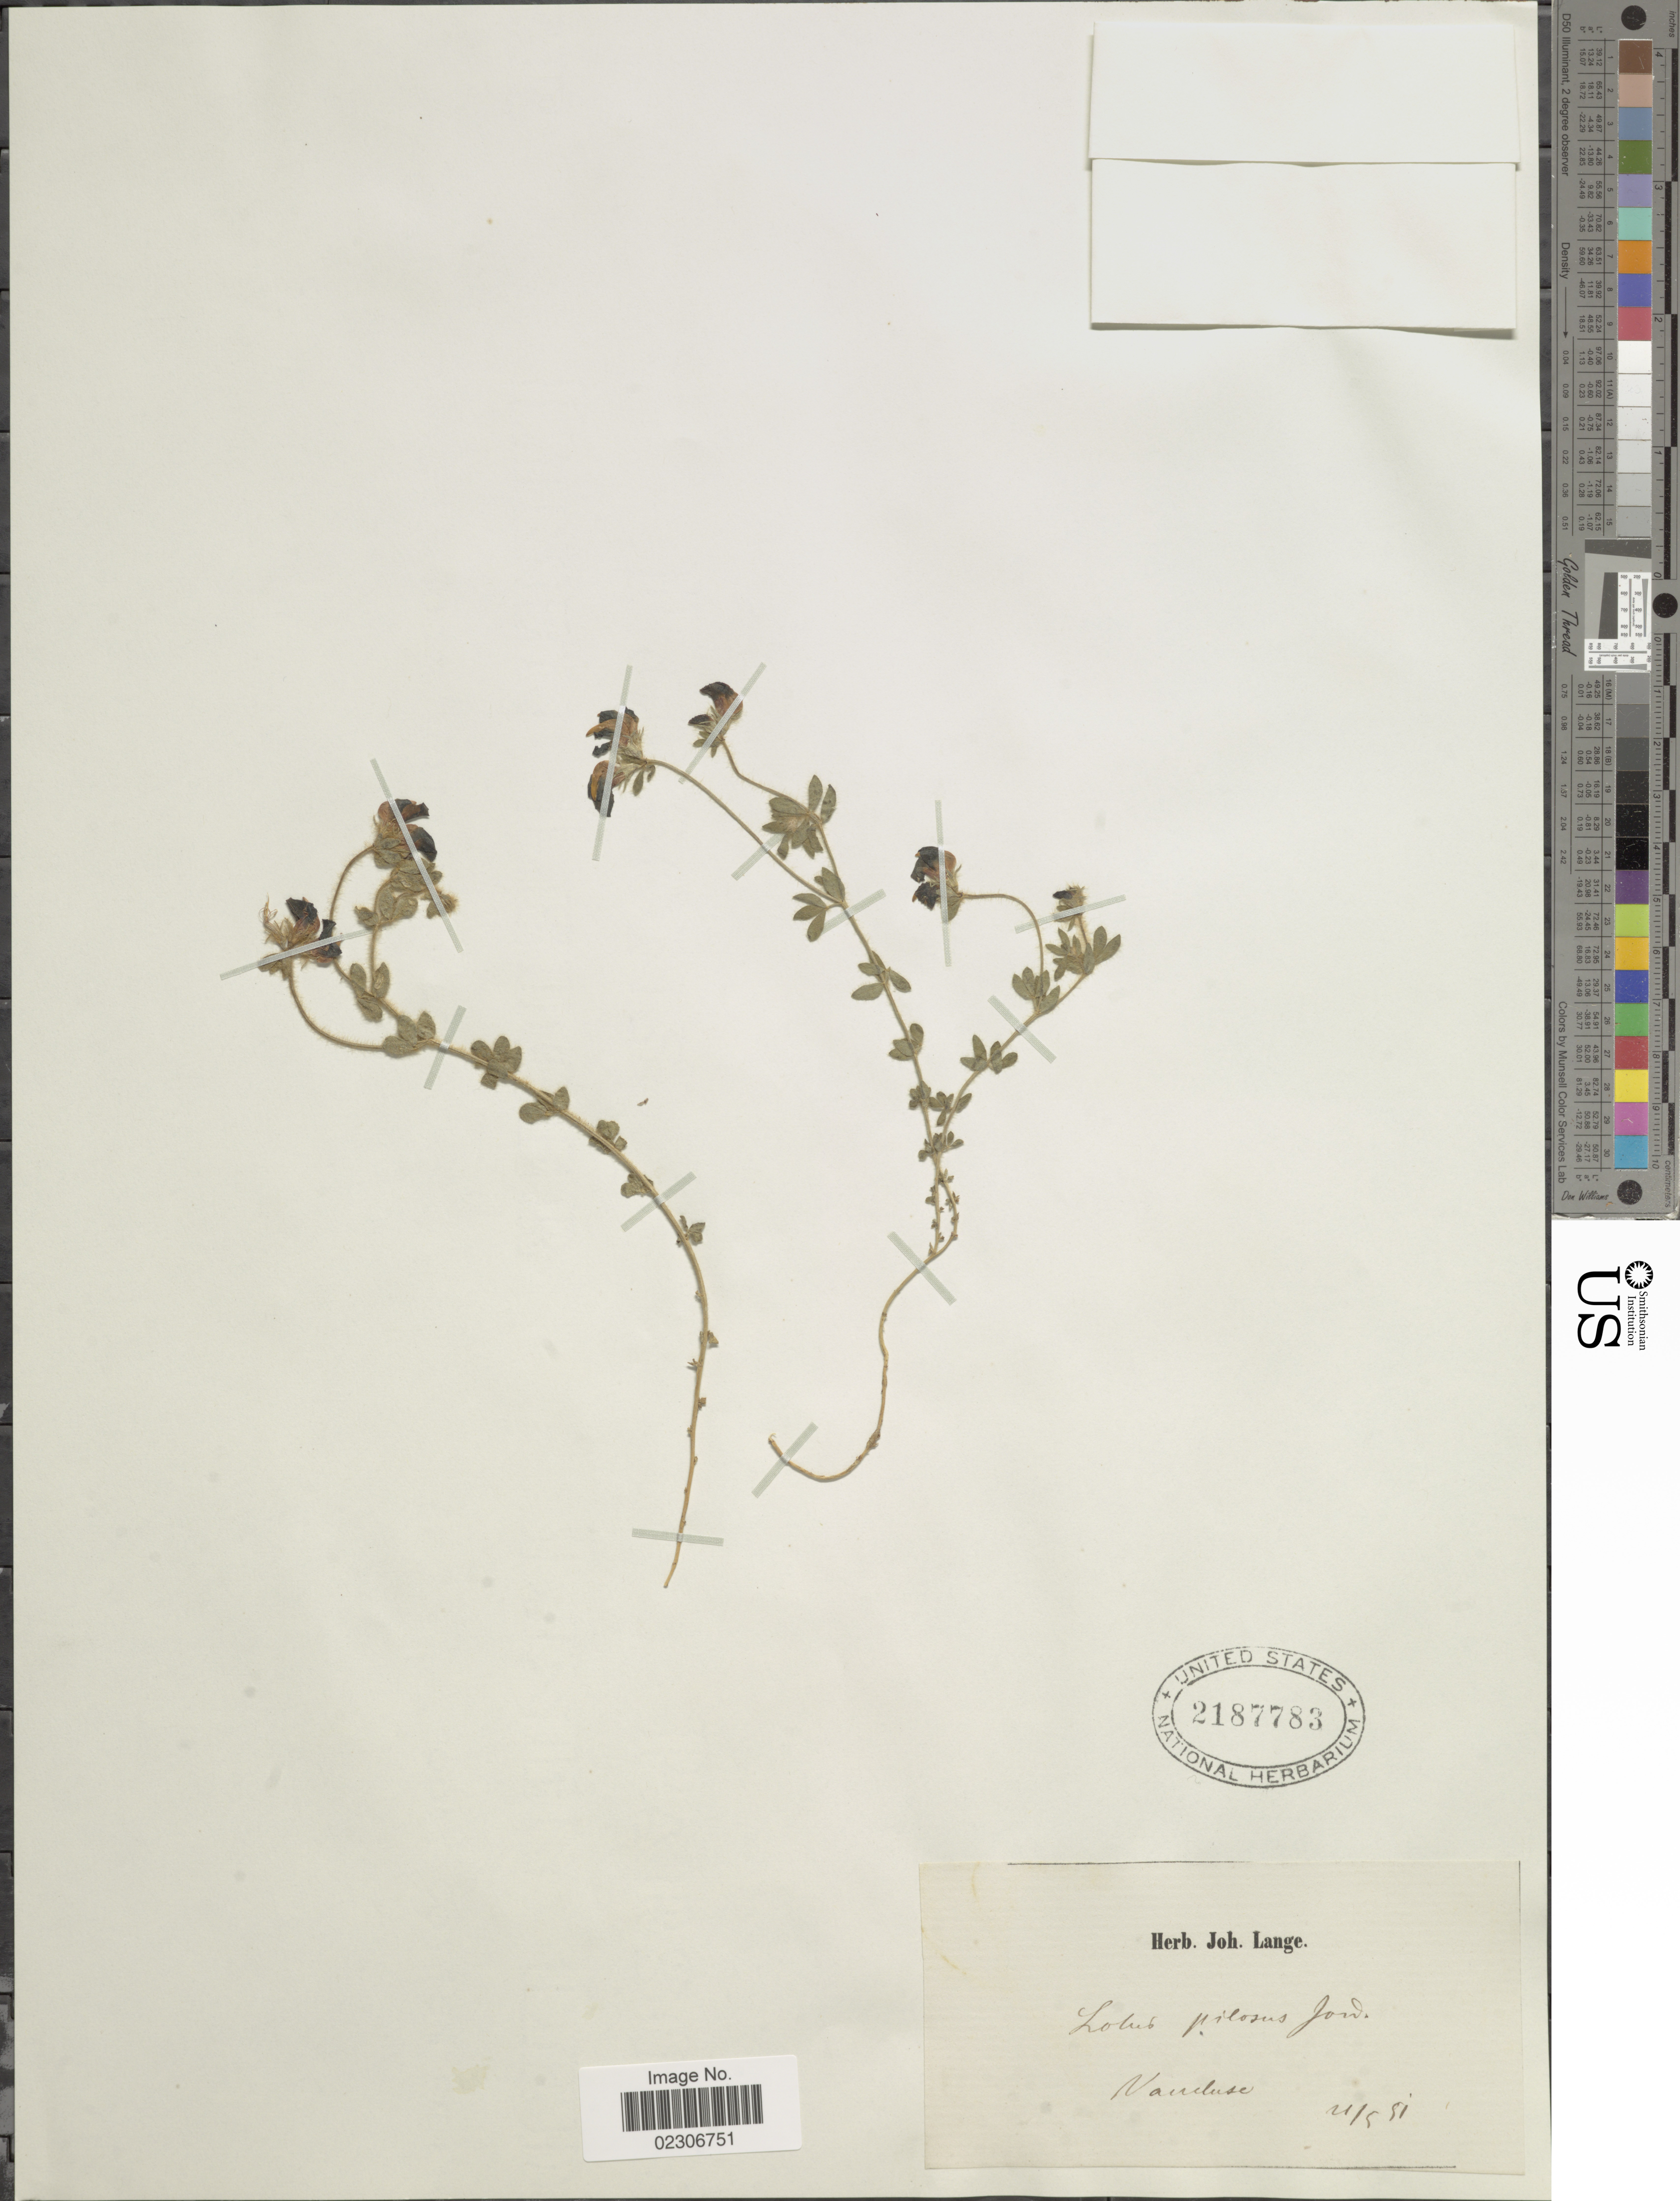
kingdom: Plantae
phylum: Tracheophyta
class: Magnoliopsida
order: Fabales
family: Fabaceae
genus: Lotus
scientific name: Lotus pilosus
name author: Jord.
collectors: ex herb. Joh. Lange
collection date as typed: Transcribed d/m/y: 21/5/51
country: France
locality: Nauduse [interpreted].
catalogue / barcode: US 2187783